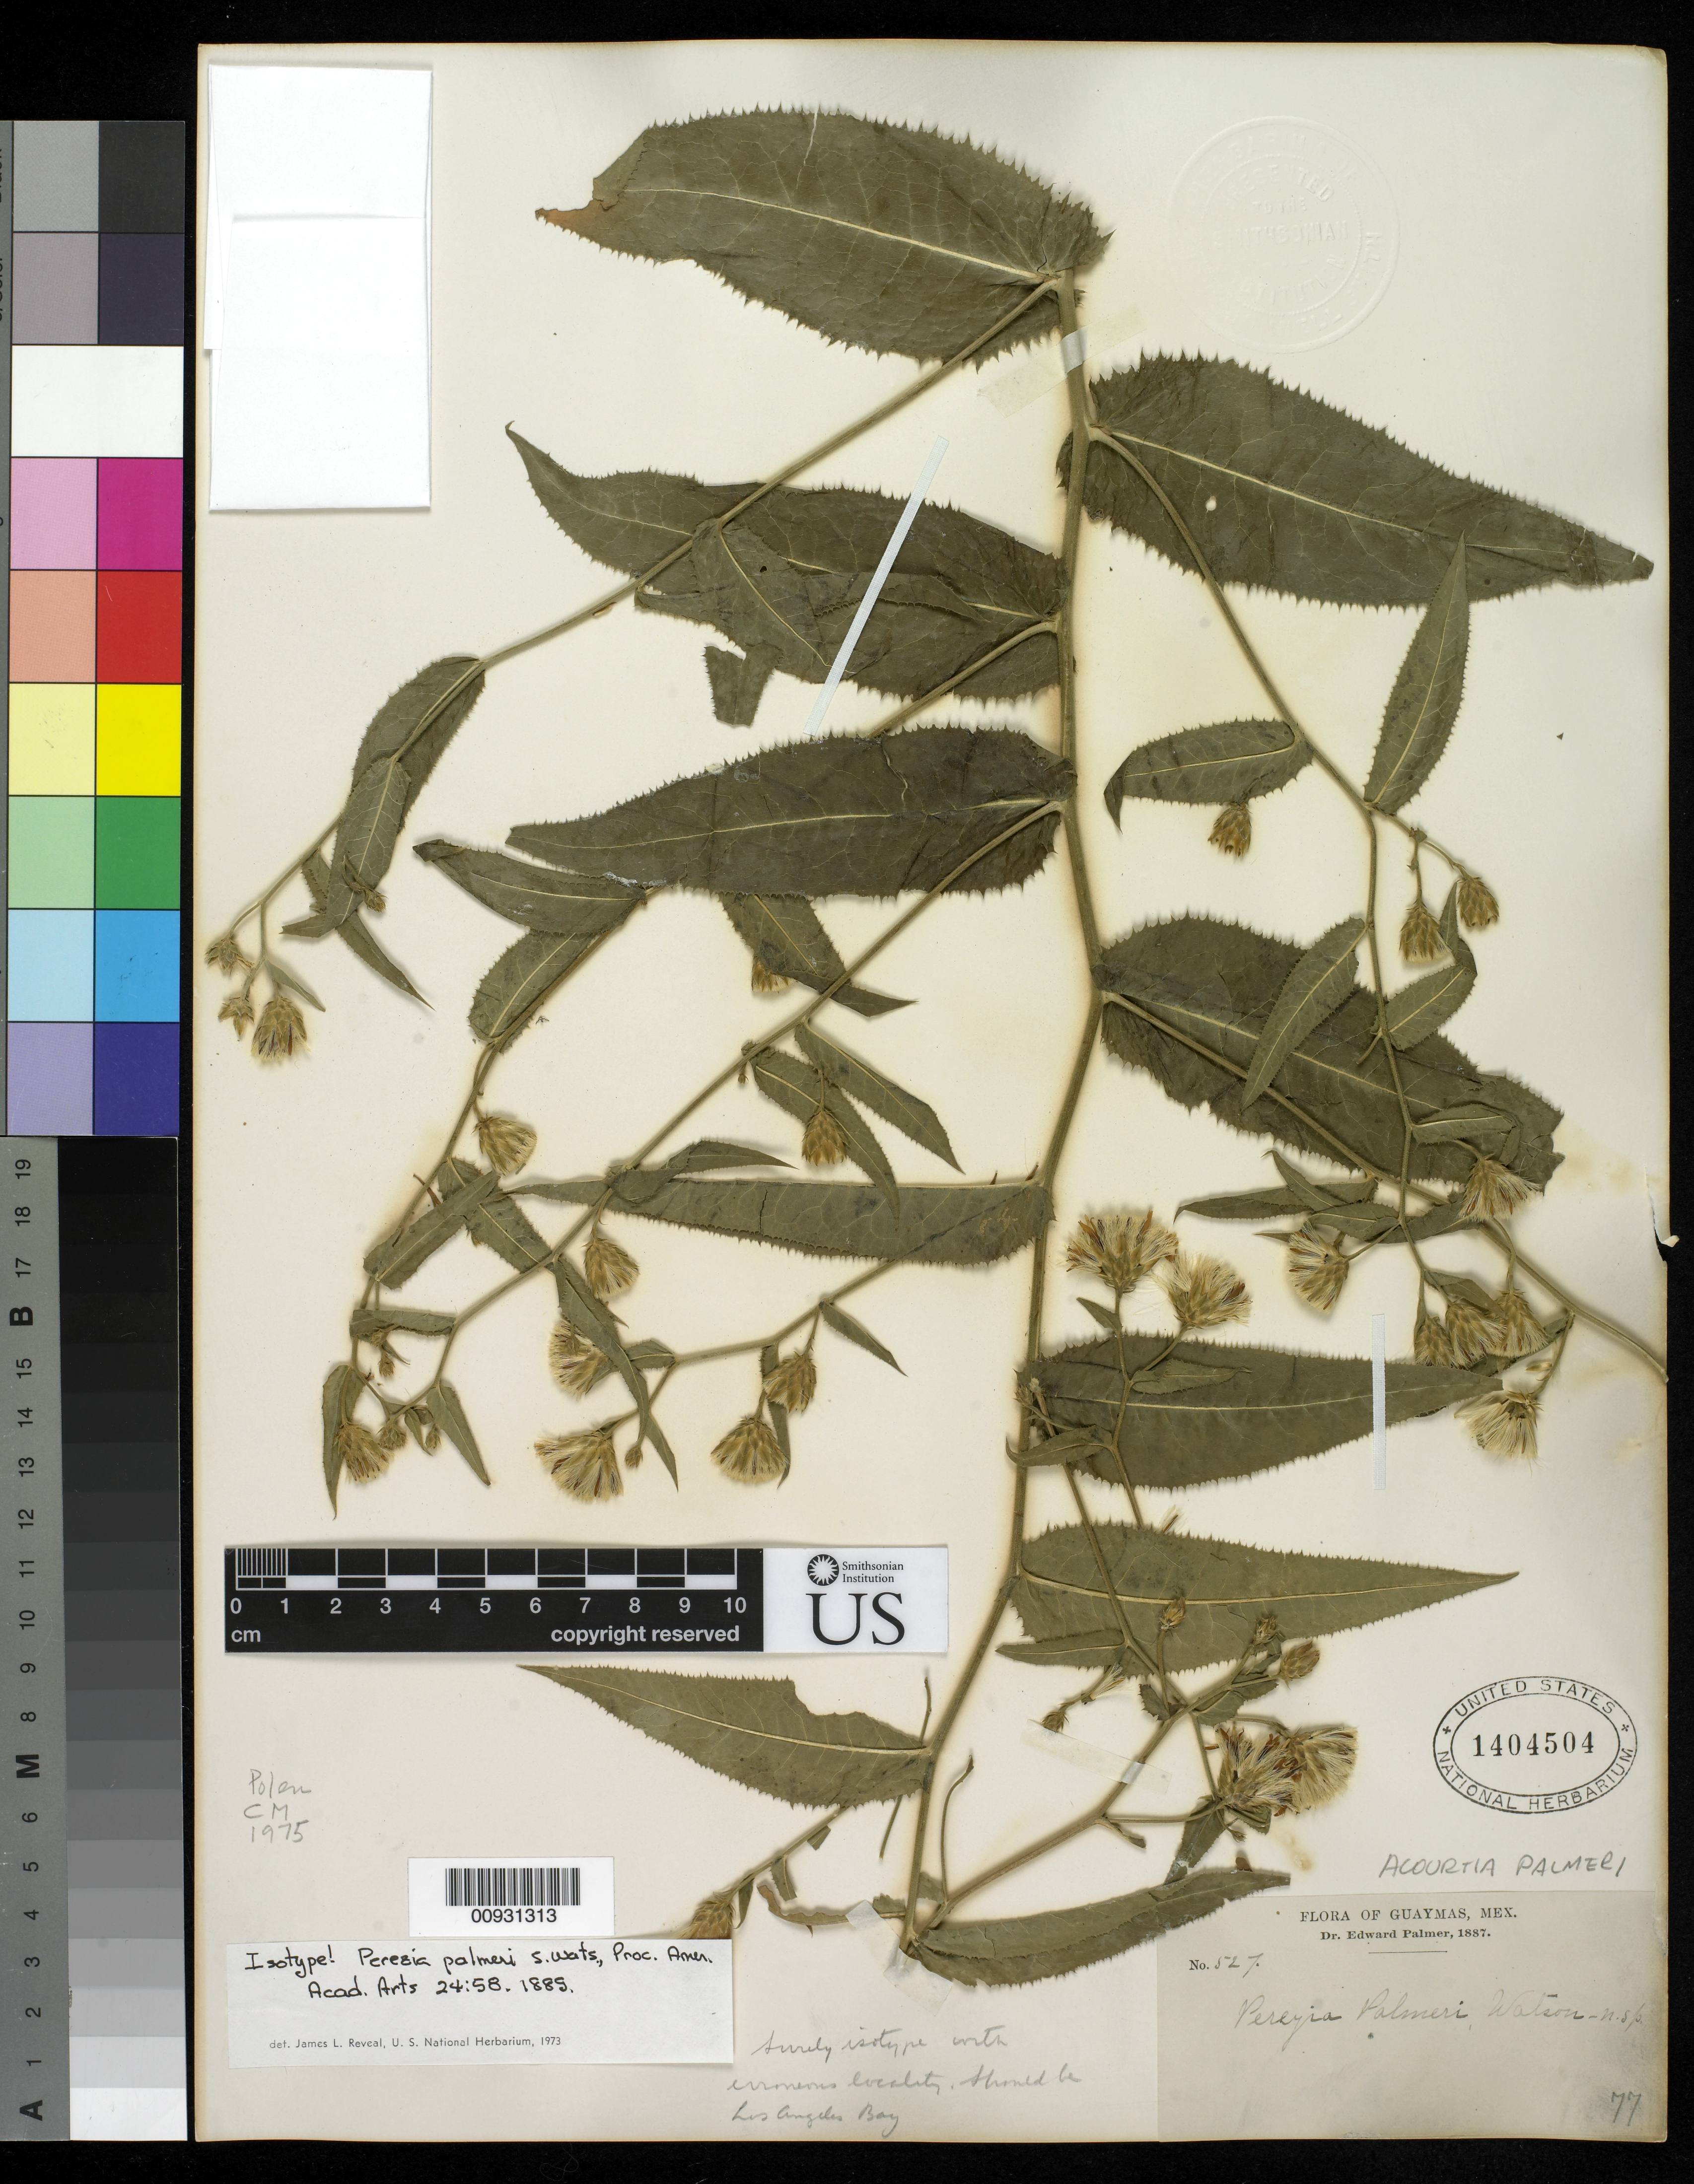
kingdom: Plantae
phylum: Tracheophyta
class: Magnoliopsida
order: Asterales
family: Asteraceae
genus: Perezia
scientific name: Perezia palmeri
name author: S. Watson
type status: Isotype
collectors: E. Palmer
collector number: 527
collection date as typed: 1887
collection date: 1887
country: Mexico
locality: Guaymas.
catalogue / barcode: US 1404504